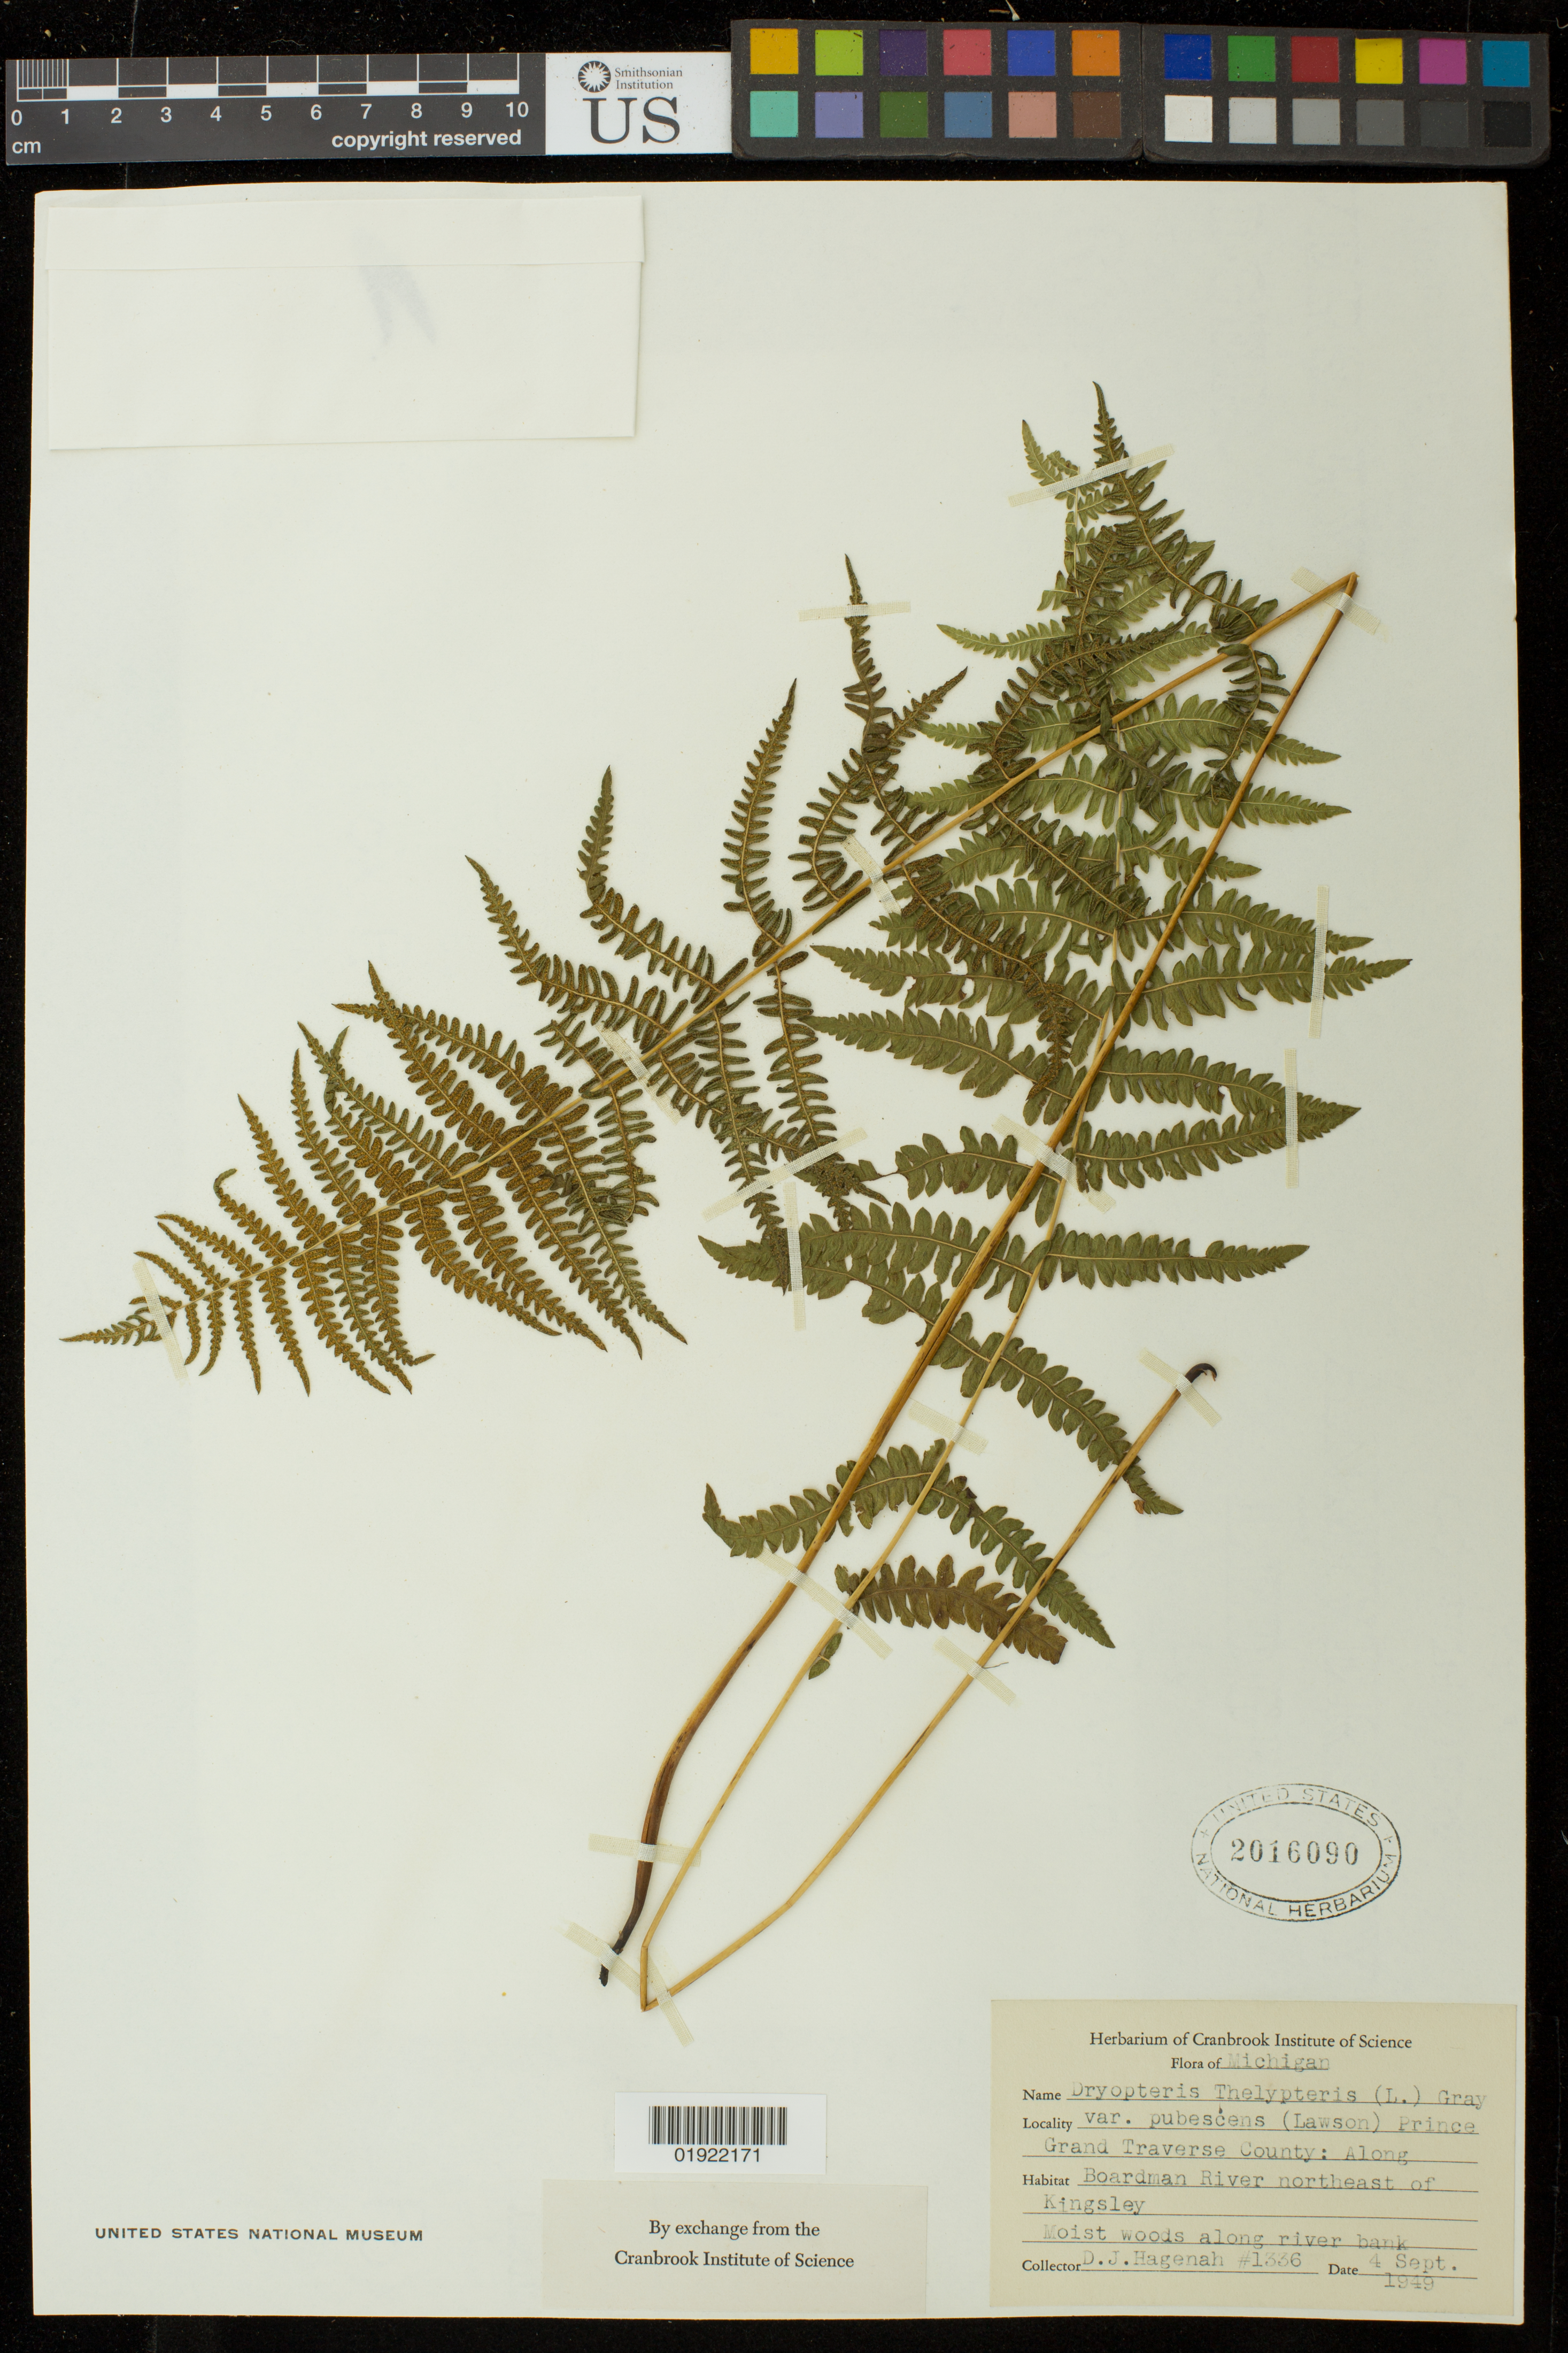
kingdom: Plantae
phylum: Tracheophyta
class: Polypodiopsida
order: Polypodiales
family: Thelypteridaceae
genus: Thelypteris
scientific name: Thelypteris palustris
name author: (Salisb.) Schott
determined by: Schott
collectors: D. Hagenah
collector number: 1336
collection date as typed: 4 Sep 1949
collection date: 1949-09-04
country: United States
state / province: Michigan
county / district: Grand Traverse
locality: along Boardman River northeast of Kingsley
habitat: moist woods along river bank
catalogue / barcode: US 2016090